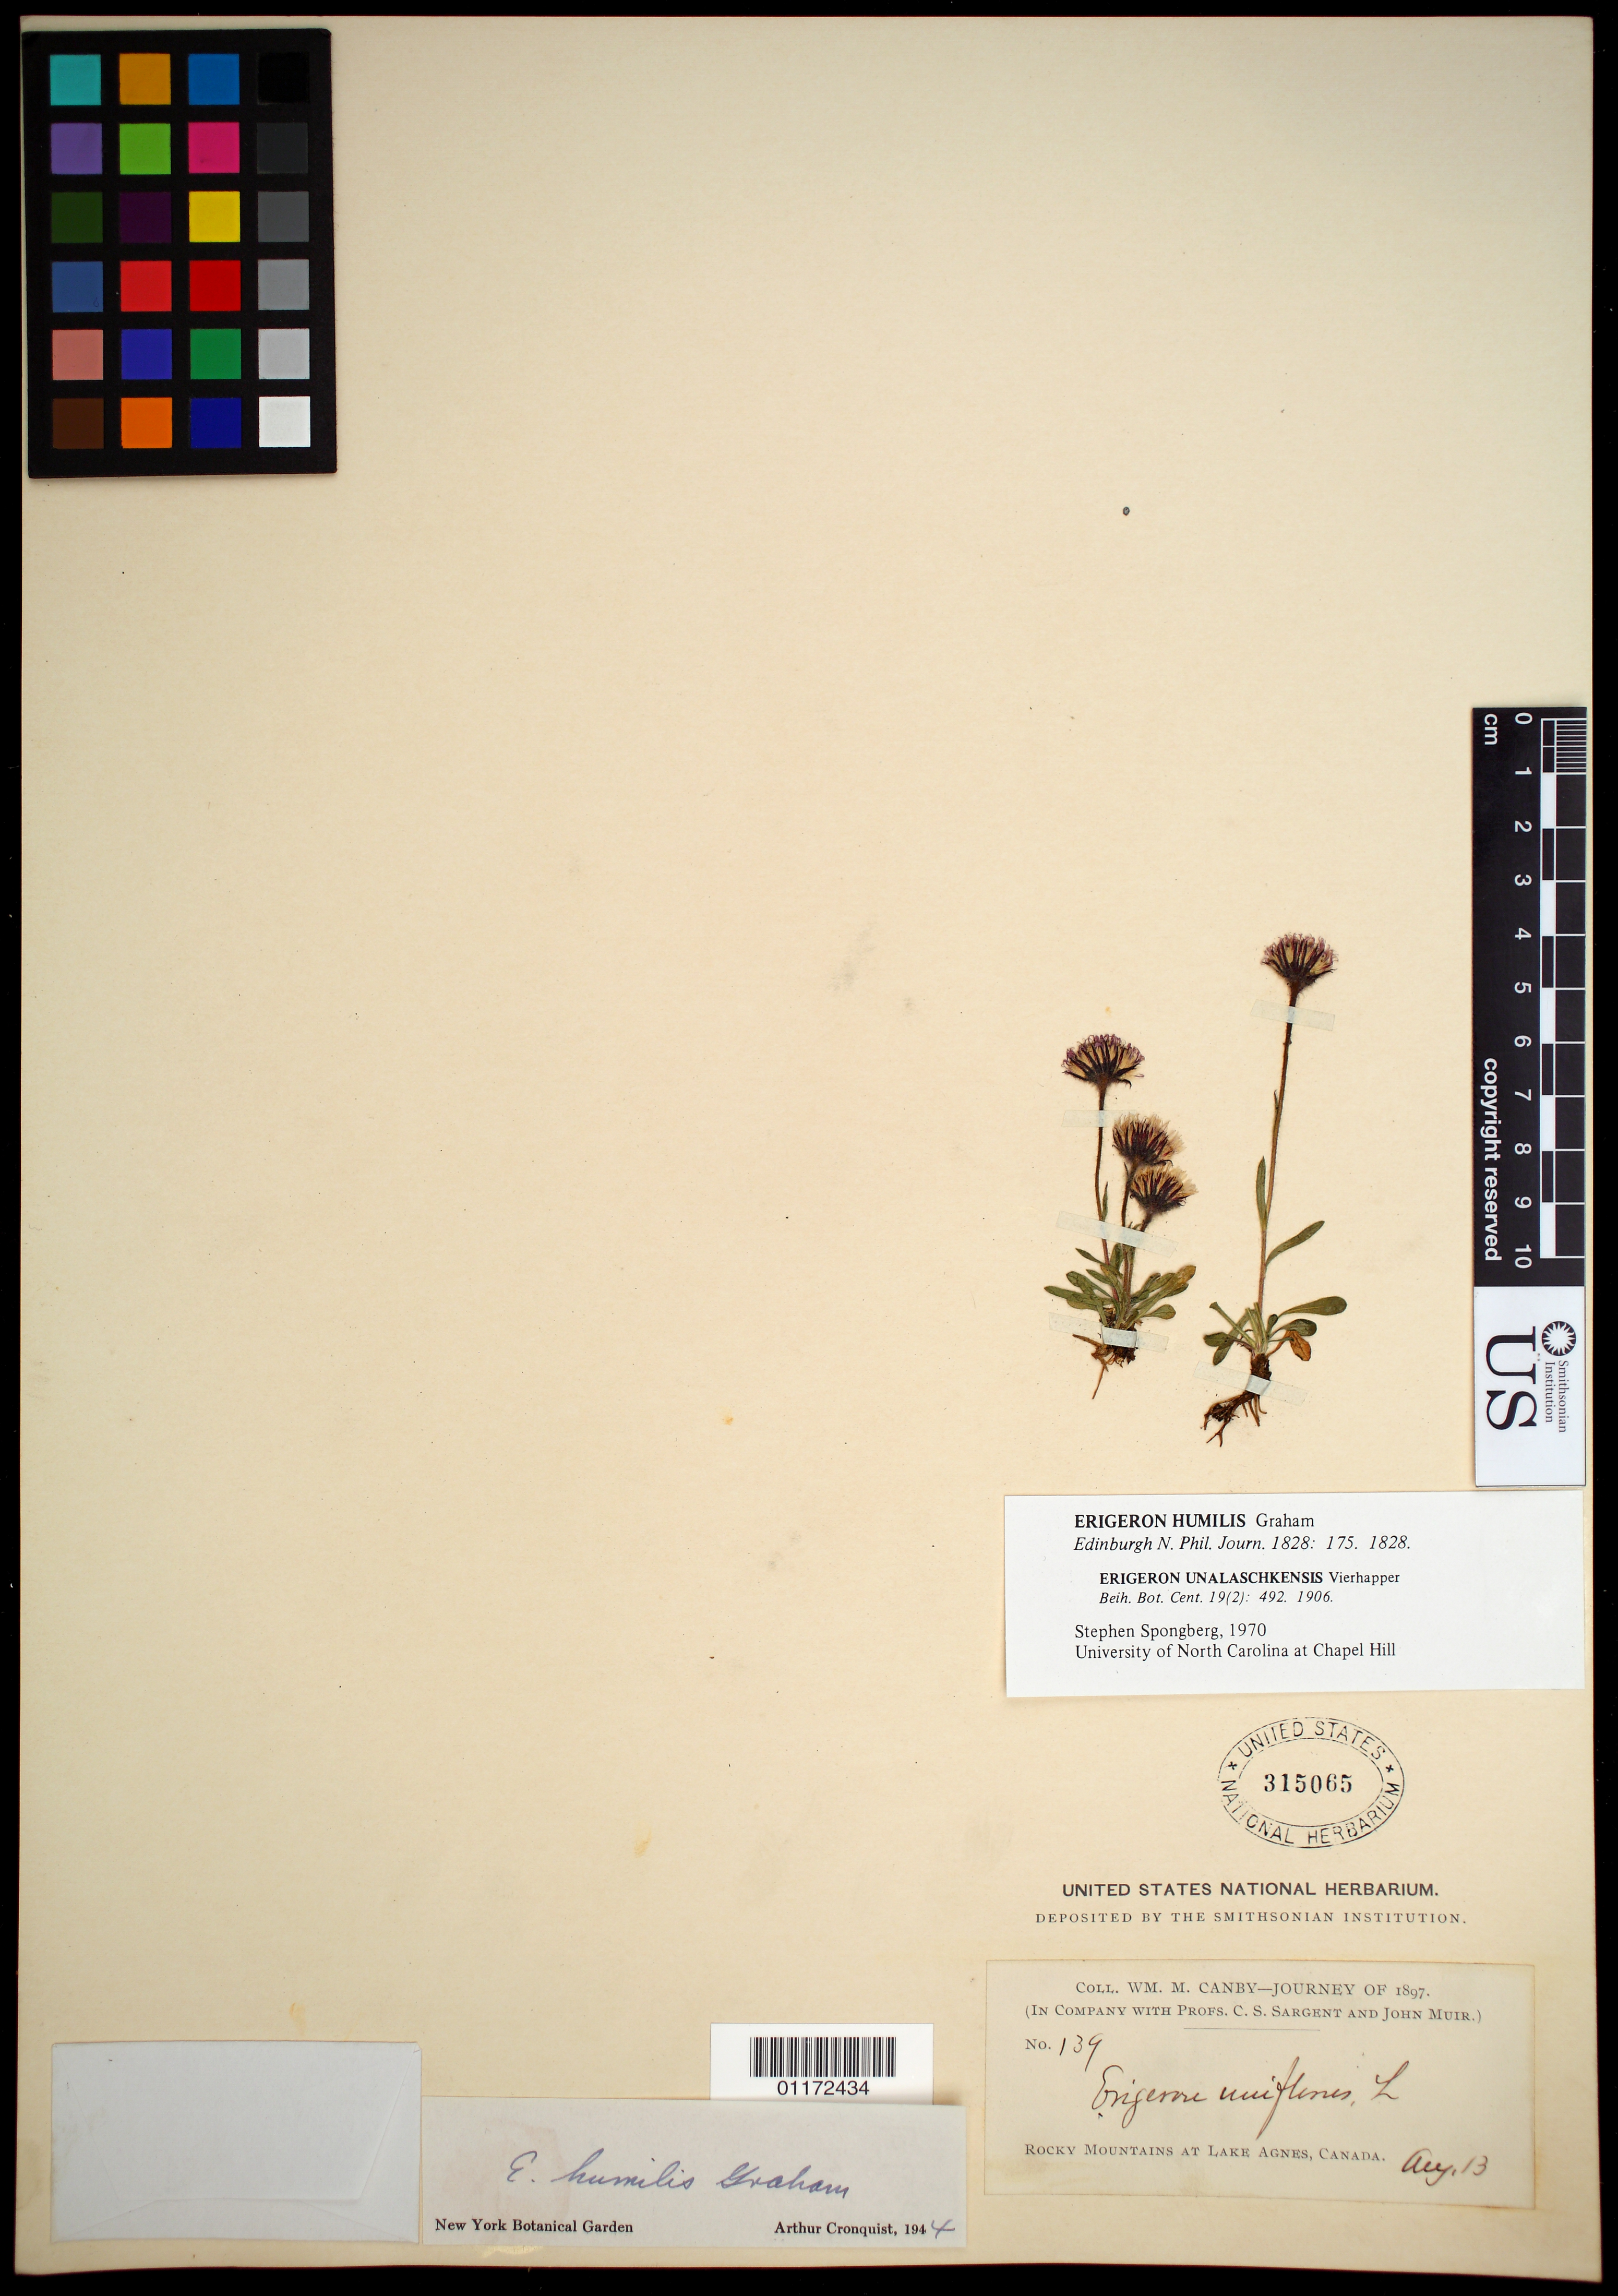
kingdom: Plantae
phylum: Tracheophyta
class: Magnoliopsida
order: Asterales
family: Asteraceae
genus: Erigeron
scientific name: Erigeron humilis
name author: Graham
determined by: Spongberg, S. A.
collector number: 139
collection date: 1897-08-13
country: Canada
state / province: Alberta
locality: Rocky Mountains at Lake Agnes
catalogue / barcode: US 315065